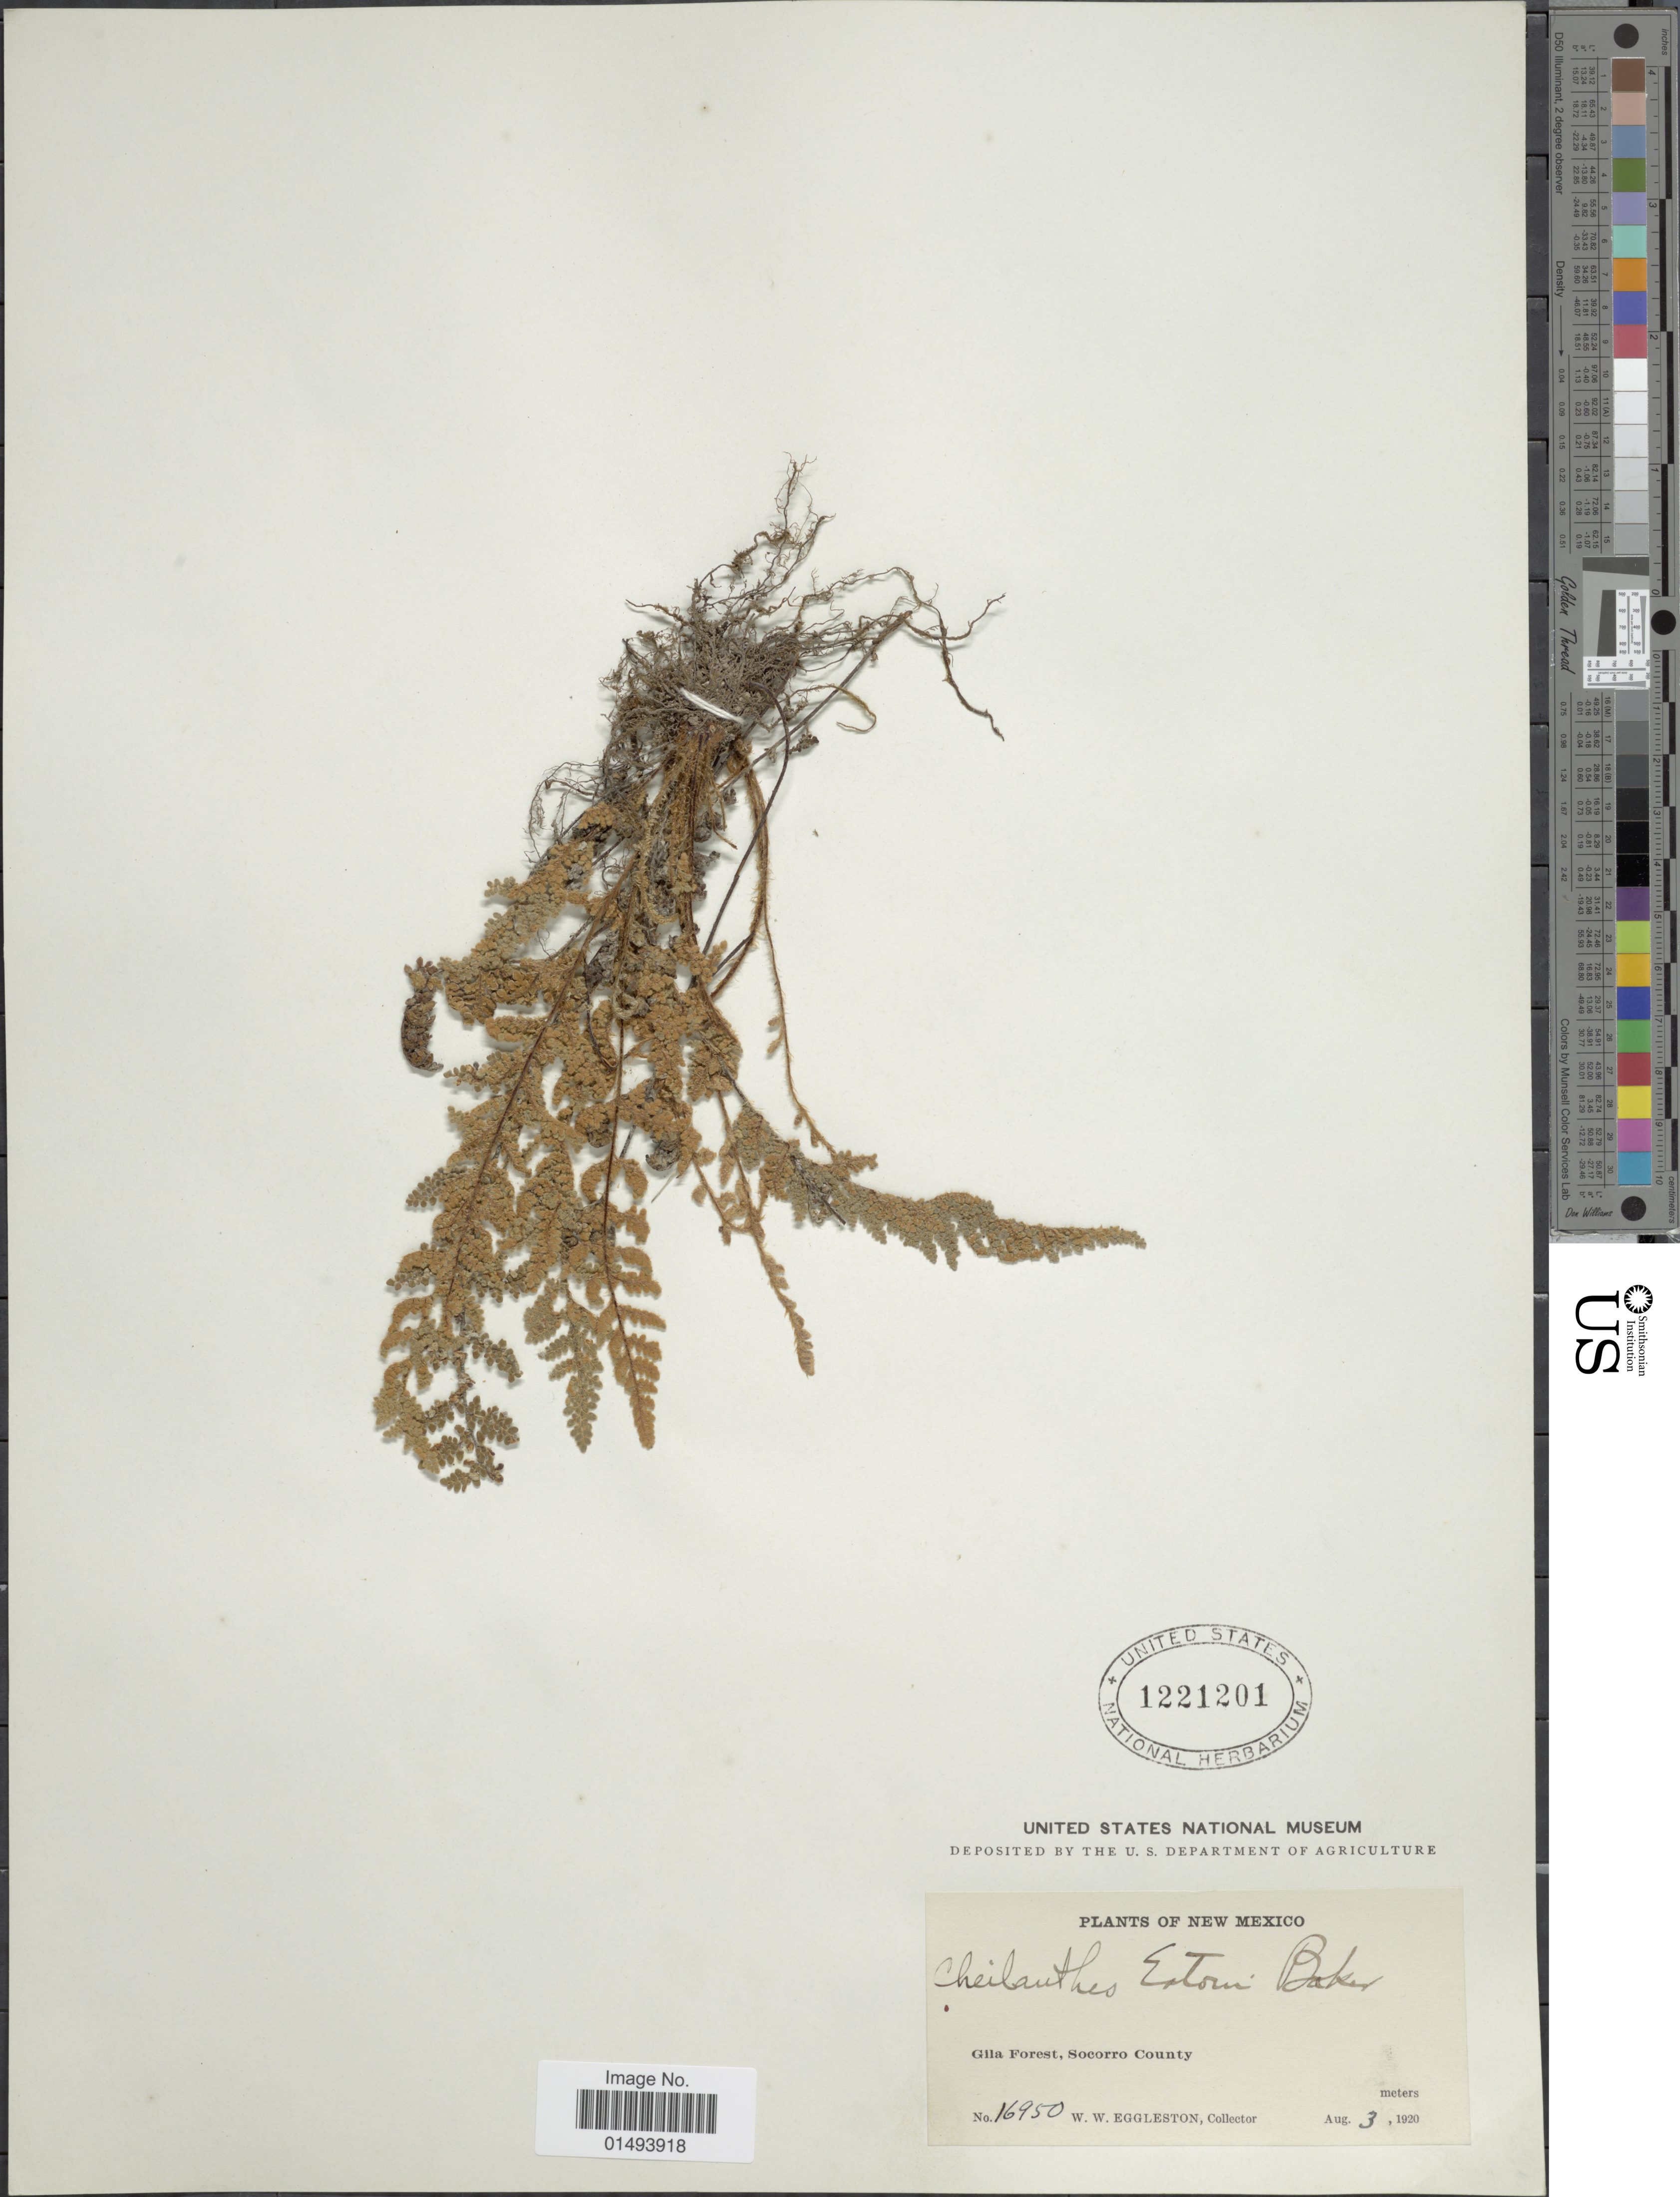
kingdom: Plantae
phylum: Tracheophyta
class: Polypodiopsida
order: Polypodiales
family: Pteridaceae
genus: Myriopteris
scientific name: Myriopteris rufa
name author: Fée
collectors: W. W. Eggleston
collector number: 16950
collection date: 1920-08-03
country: United States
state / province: New Mexico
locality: Plants of New Mexico, Gila Forest, Socorro County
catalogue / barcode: US 1221201